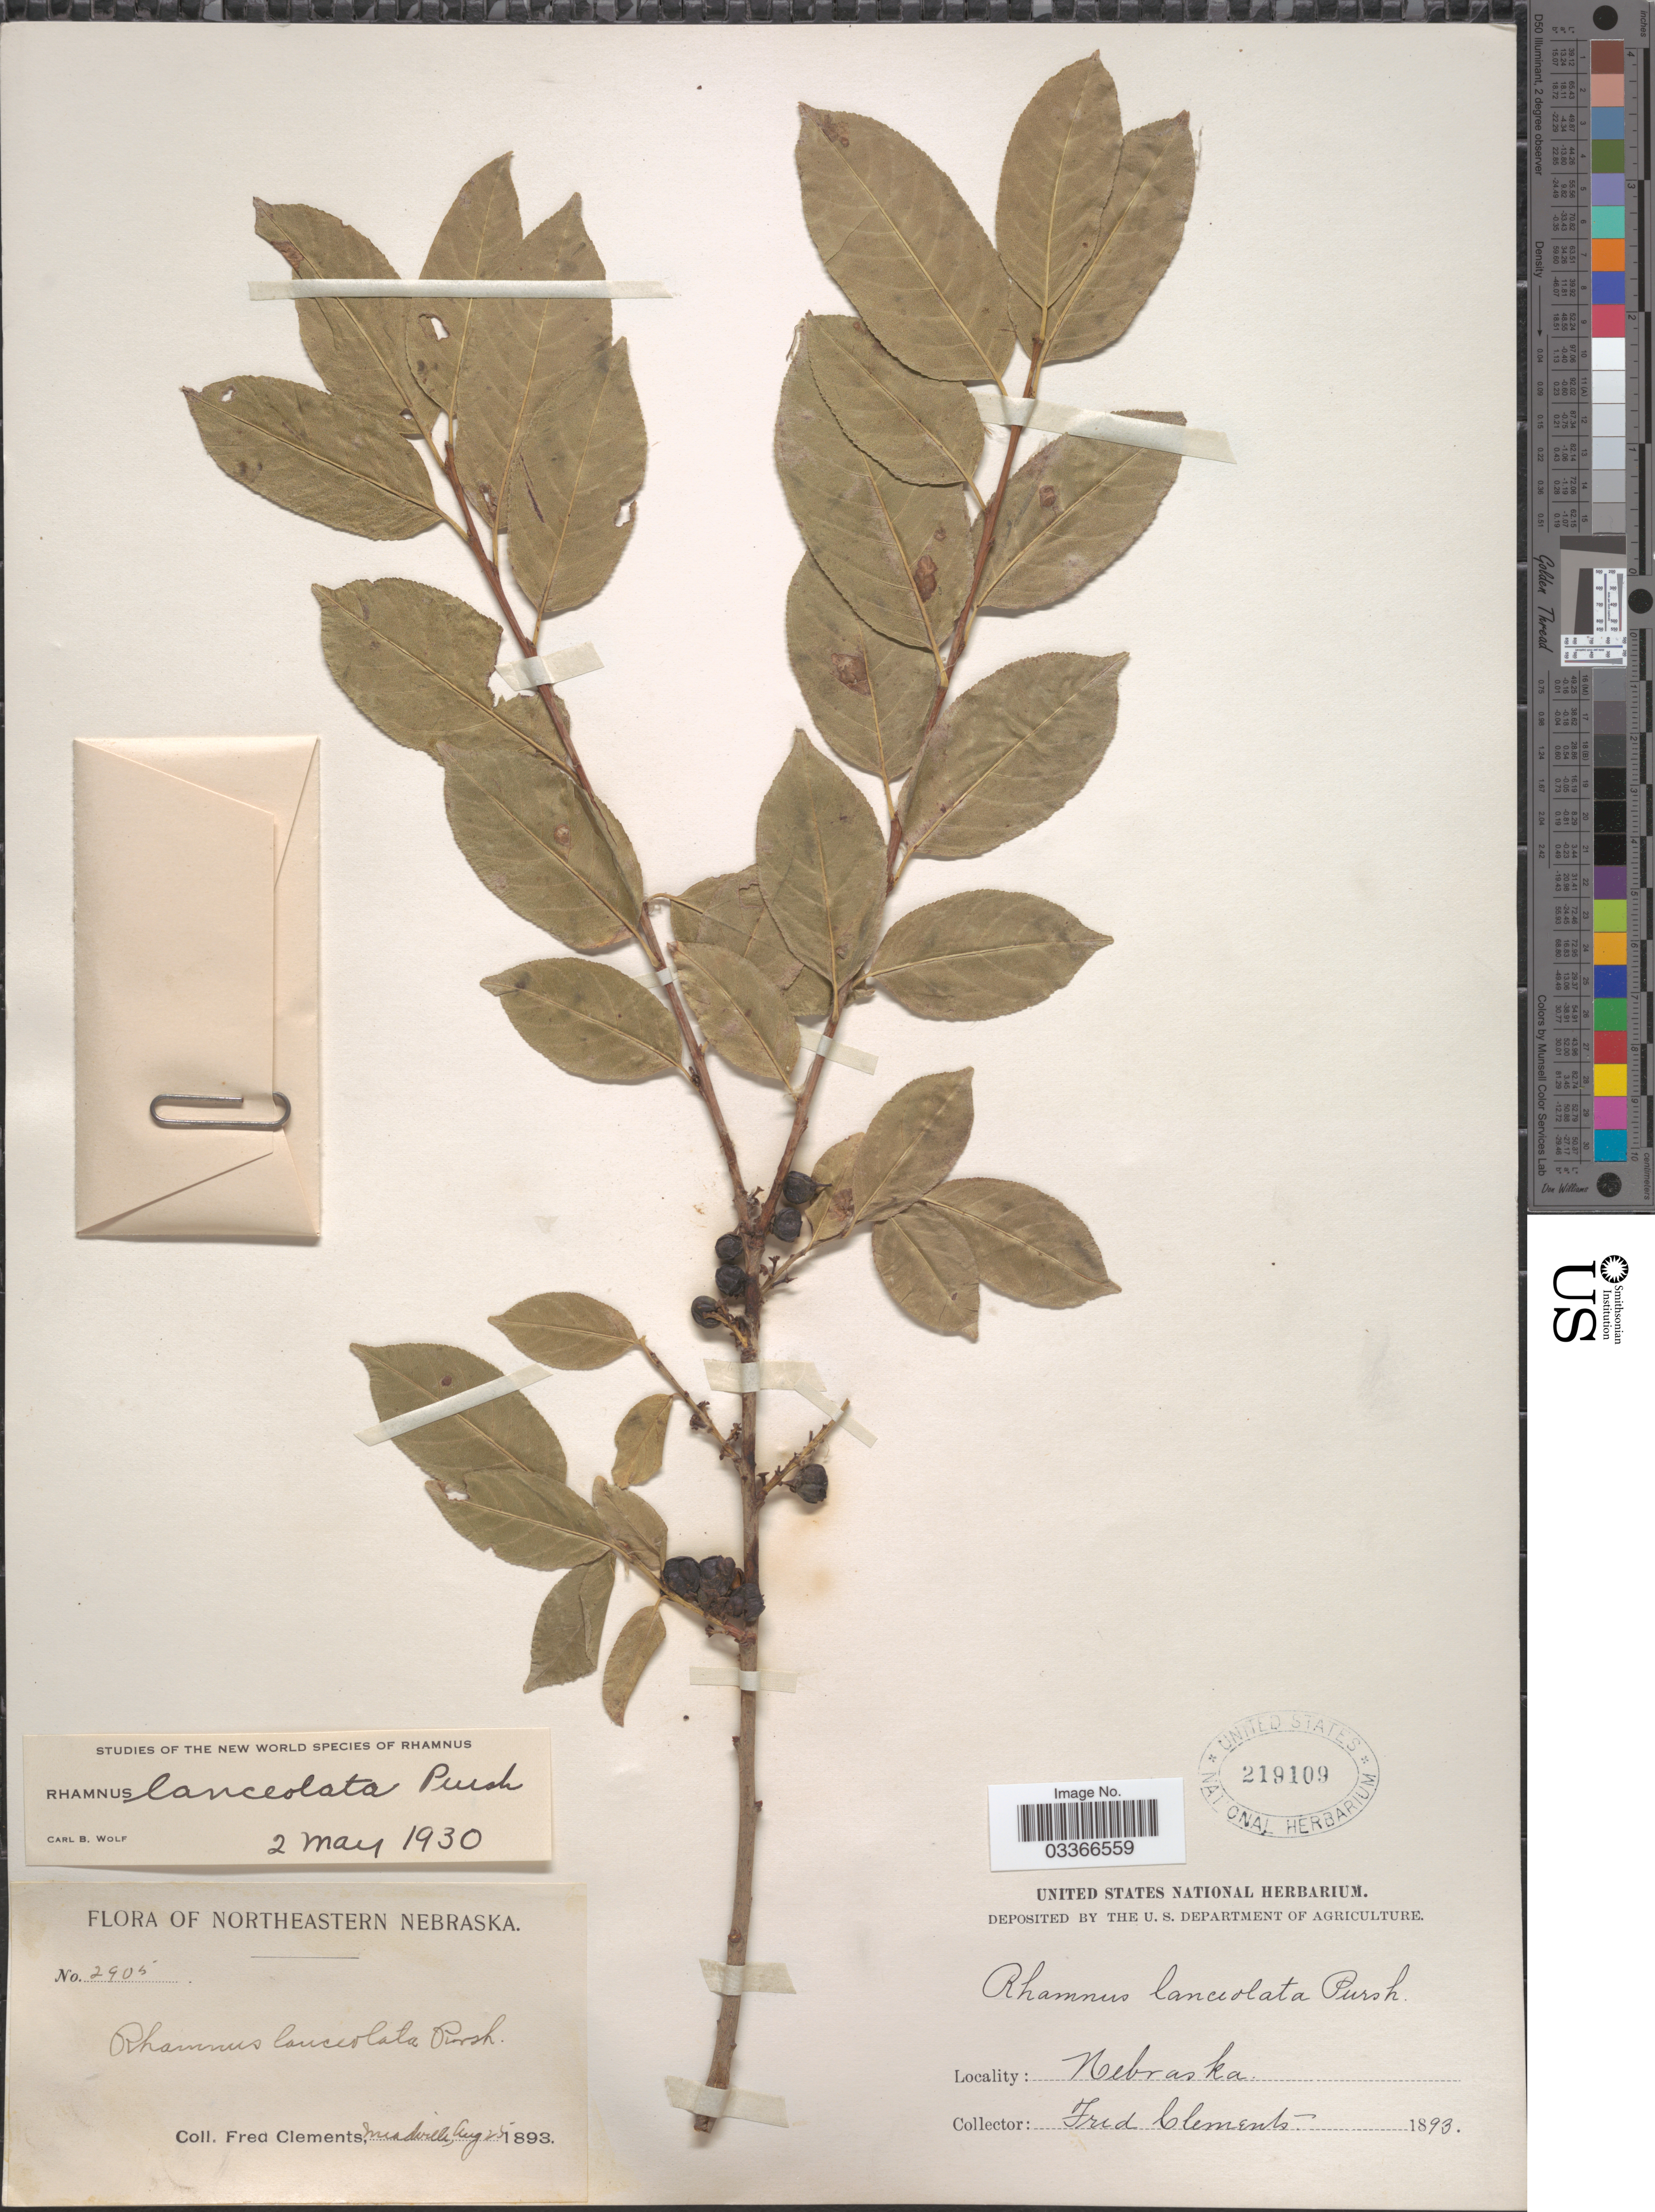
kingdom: Plantae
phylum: Tracheophyta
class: Magnoliopsida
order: Rosales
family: Rhamnaceae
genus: Rhamnus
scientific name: Rhamnus lanceolata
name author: Pursh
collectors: F. Clements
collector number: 2905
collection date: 1893-08-25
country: United States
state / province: Nebraska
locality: Northeastern Nebraska. Meadville.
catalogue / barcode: US 219109